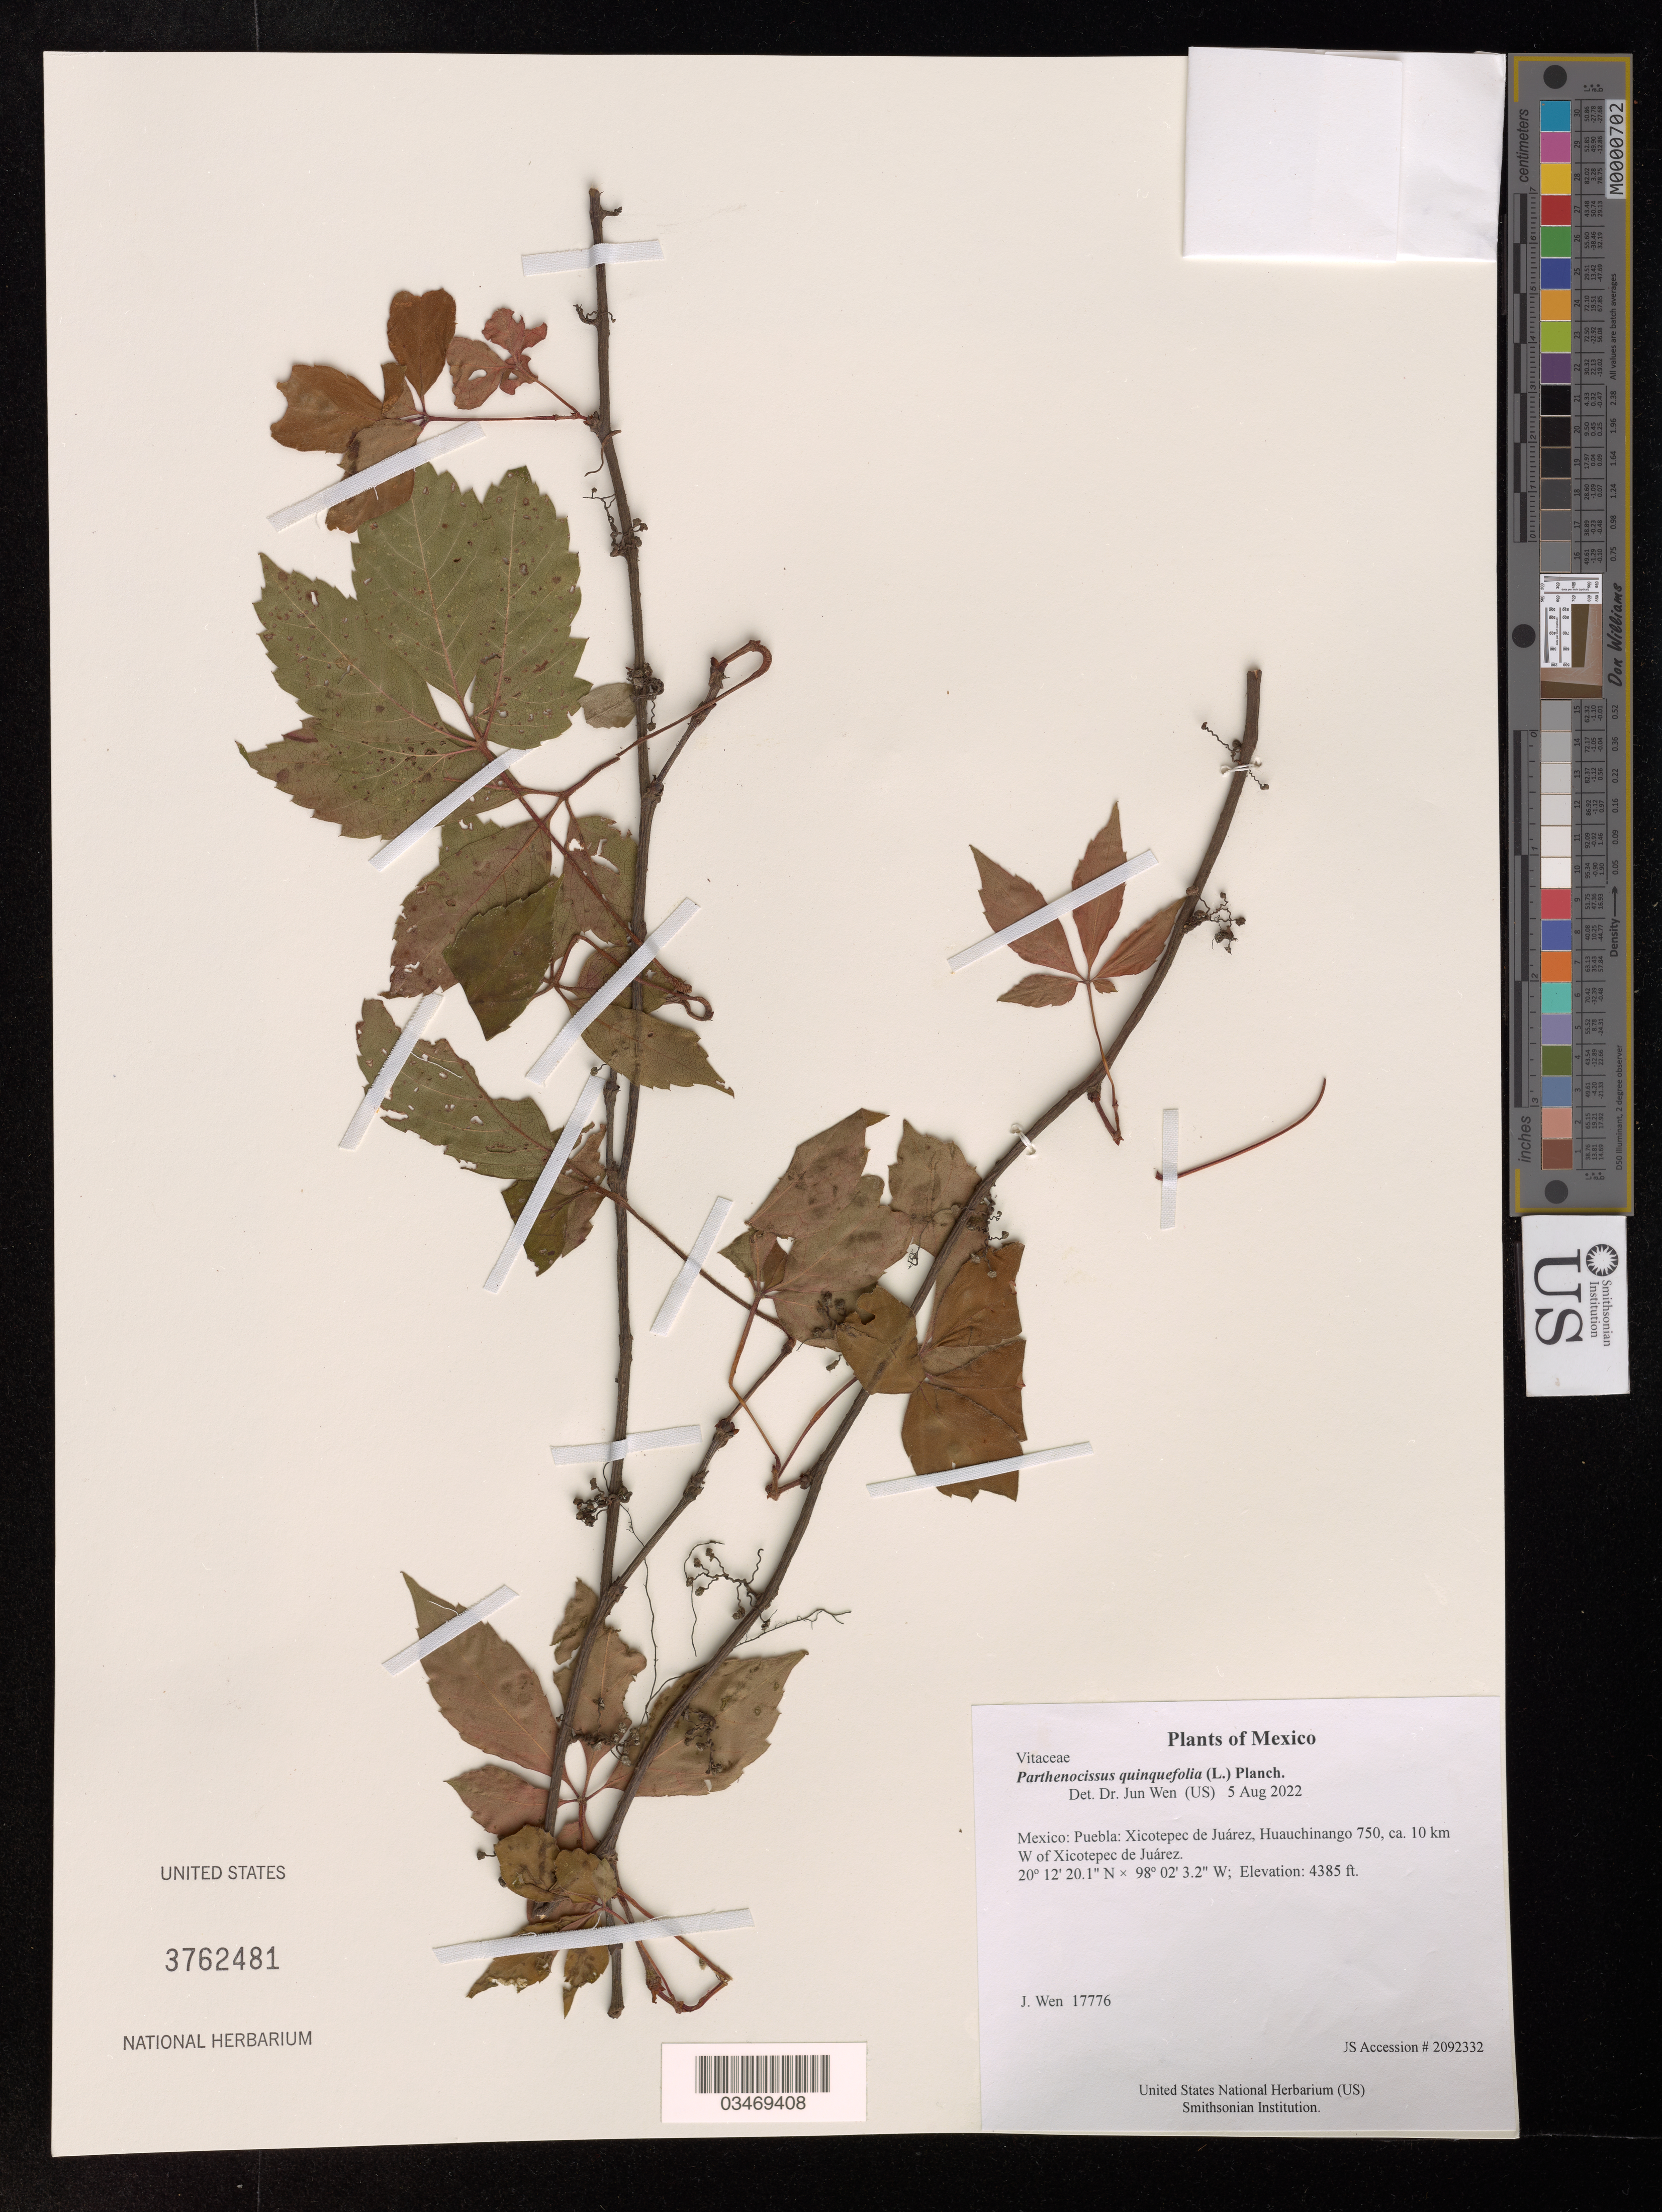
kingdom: Plantae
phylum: Tracheophyta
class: Magnoliopsida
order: Vitales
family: Vitaceae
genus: Parthenocissus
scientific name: Parthenocissus quinquefolia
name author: (L.) Planch.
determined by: Wen, Jun, (BOT), Smithsonian Institution - National Museum of Natural History (UNITED STATES)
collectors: J. Wen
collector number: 17776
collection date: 2022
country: Mexico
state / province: Puebla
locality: Xicotepec de Juárez, Huauchinango 750, ca. 10 km W of Xicotepec de Juárez.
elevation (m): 1337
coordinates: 20 12.335 N, 98 02.054 W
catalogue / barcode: US 3762481